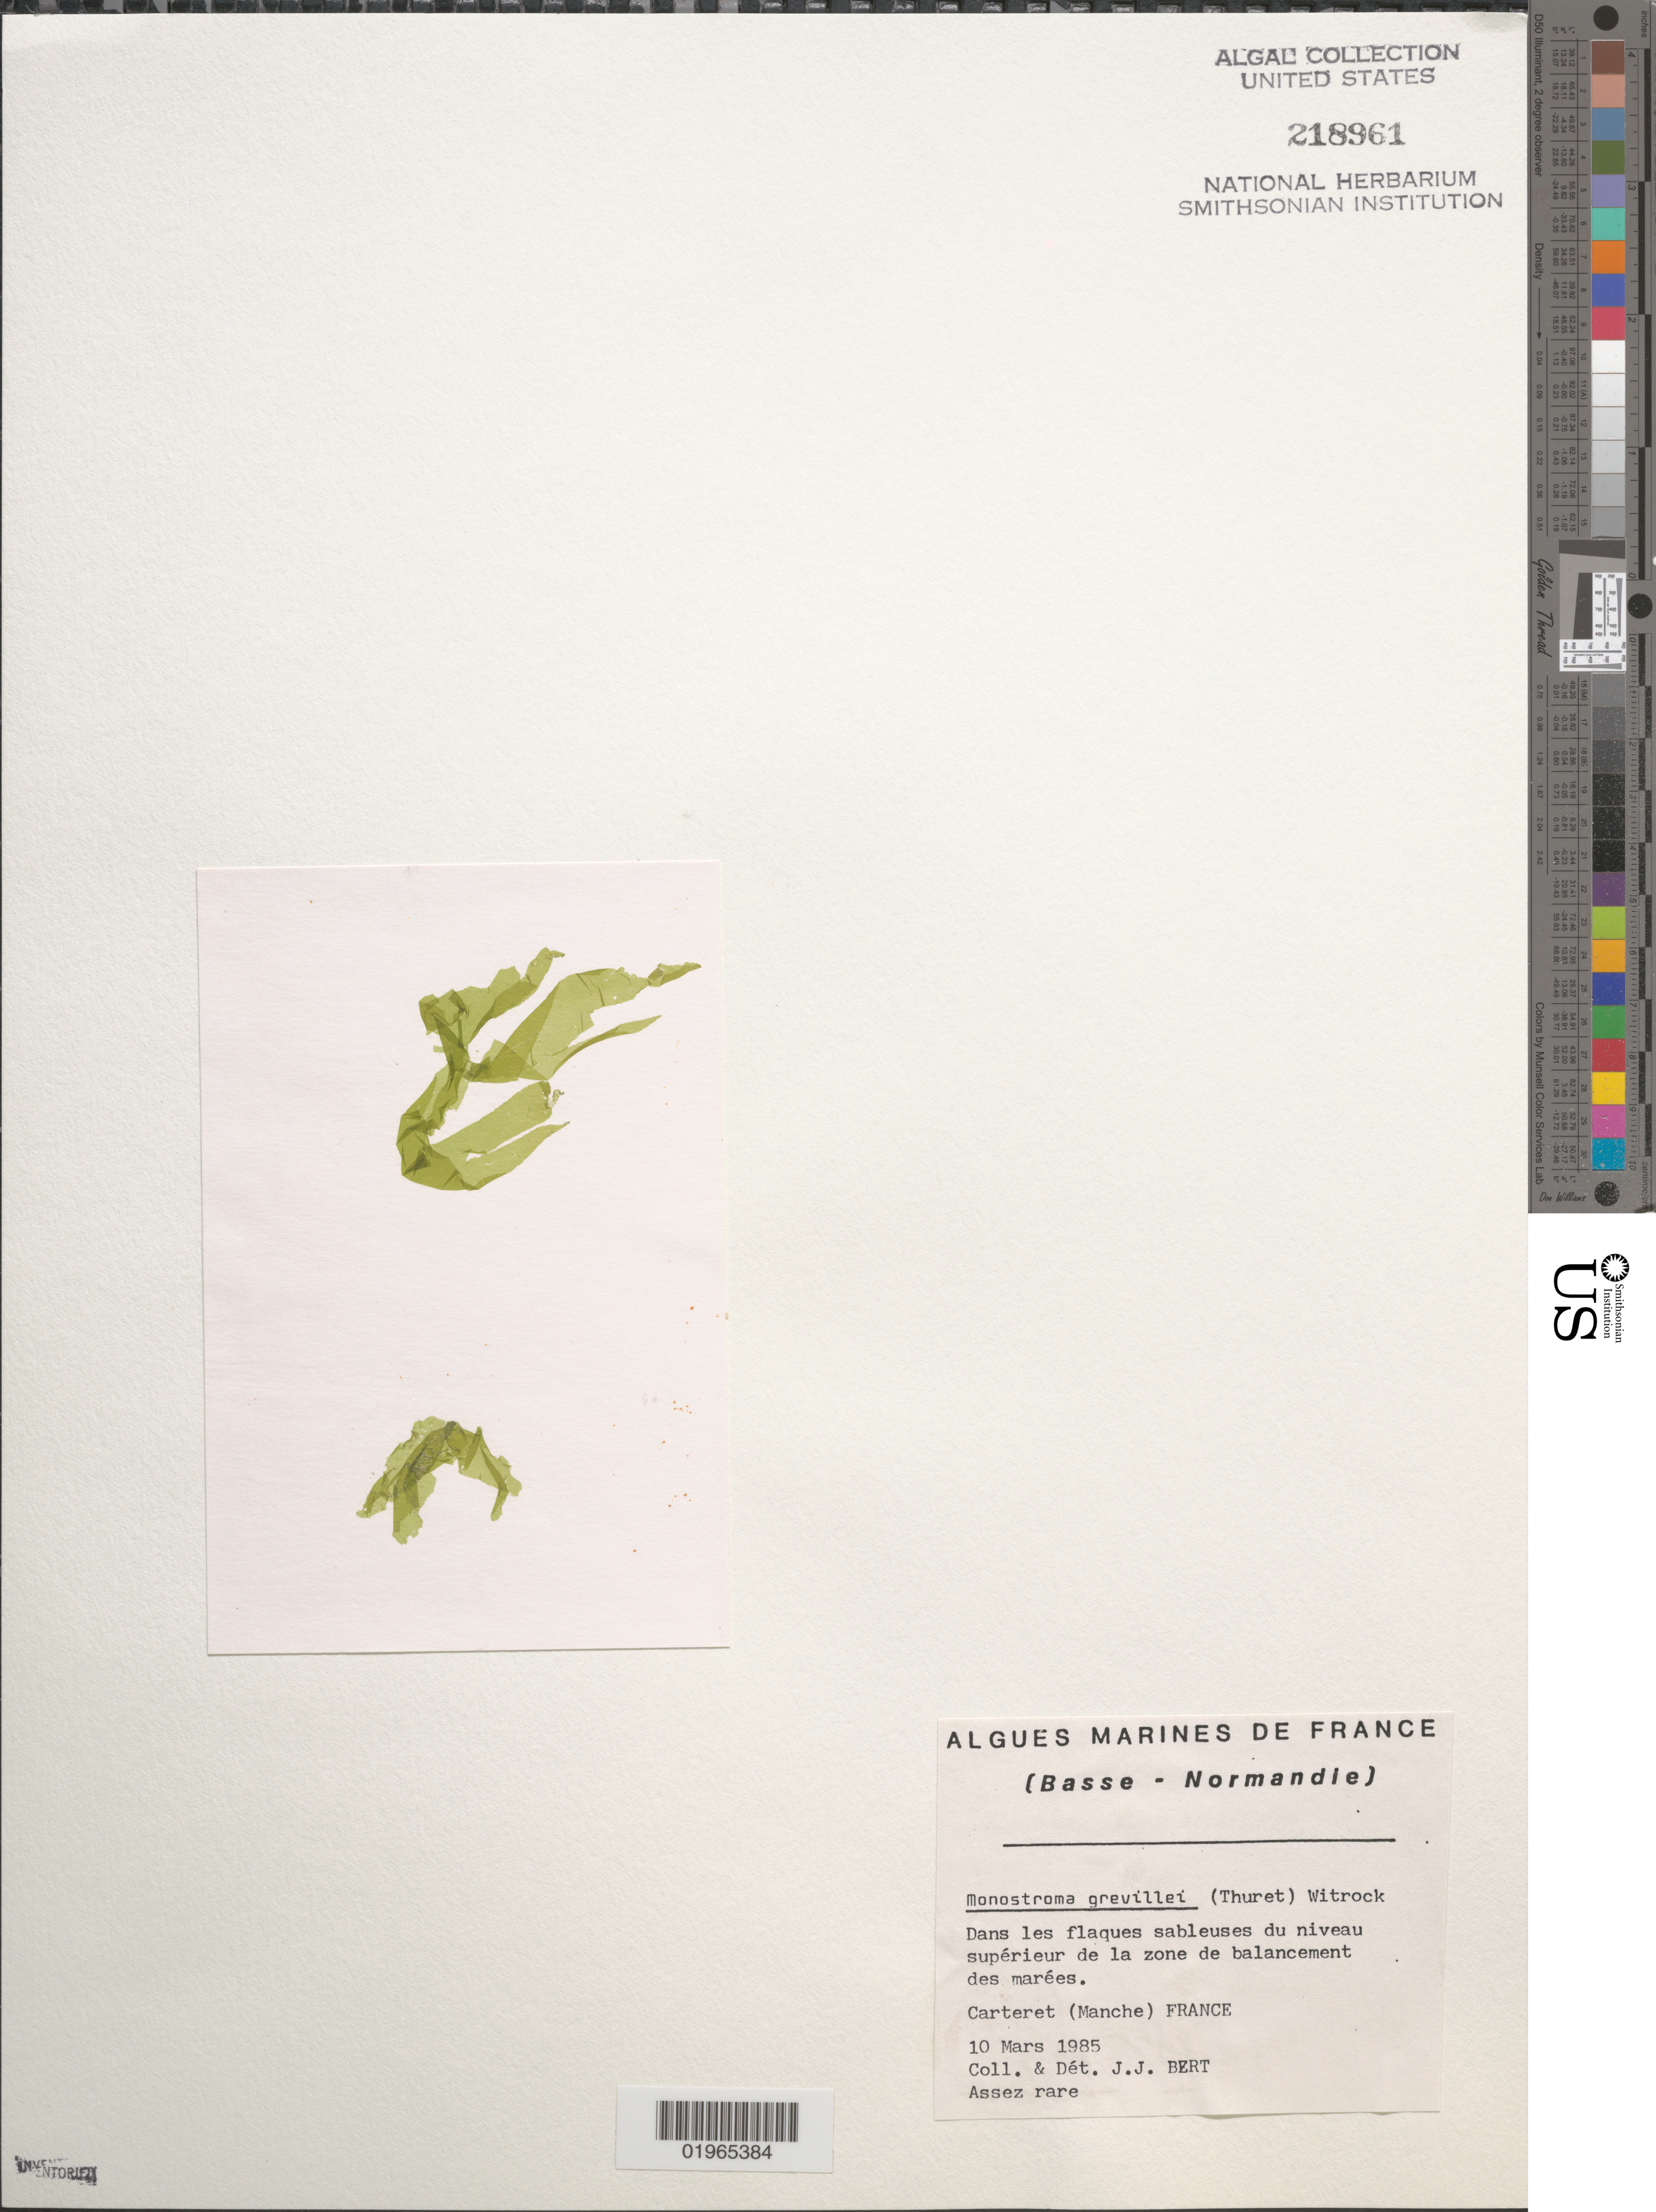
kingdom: Plantae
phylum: Chlorophyta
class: Ulvophyceae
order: Ulvales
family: Monostromataceae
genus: Monostroma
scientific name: Monostroma grevillei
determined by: Bert, Jean Jacques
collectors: J. Bert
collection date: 1985-03-10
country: France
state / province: Normandie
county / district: Manche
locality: Carteret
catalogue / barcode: US 218961